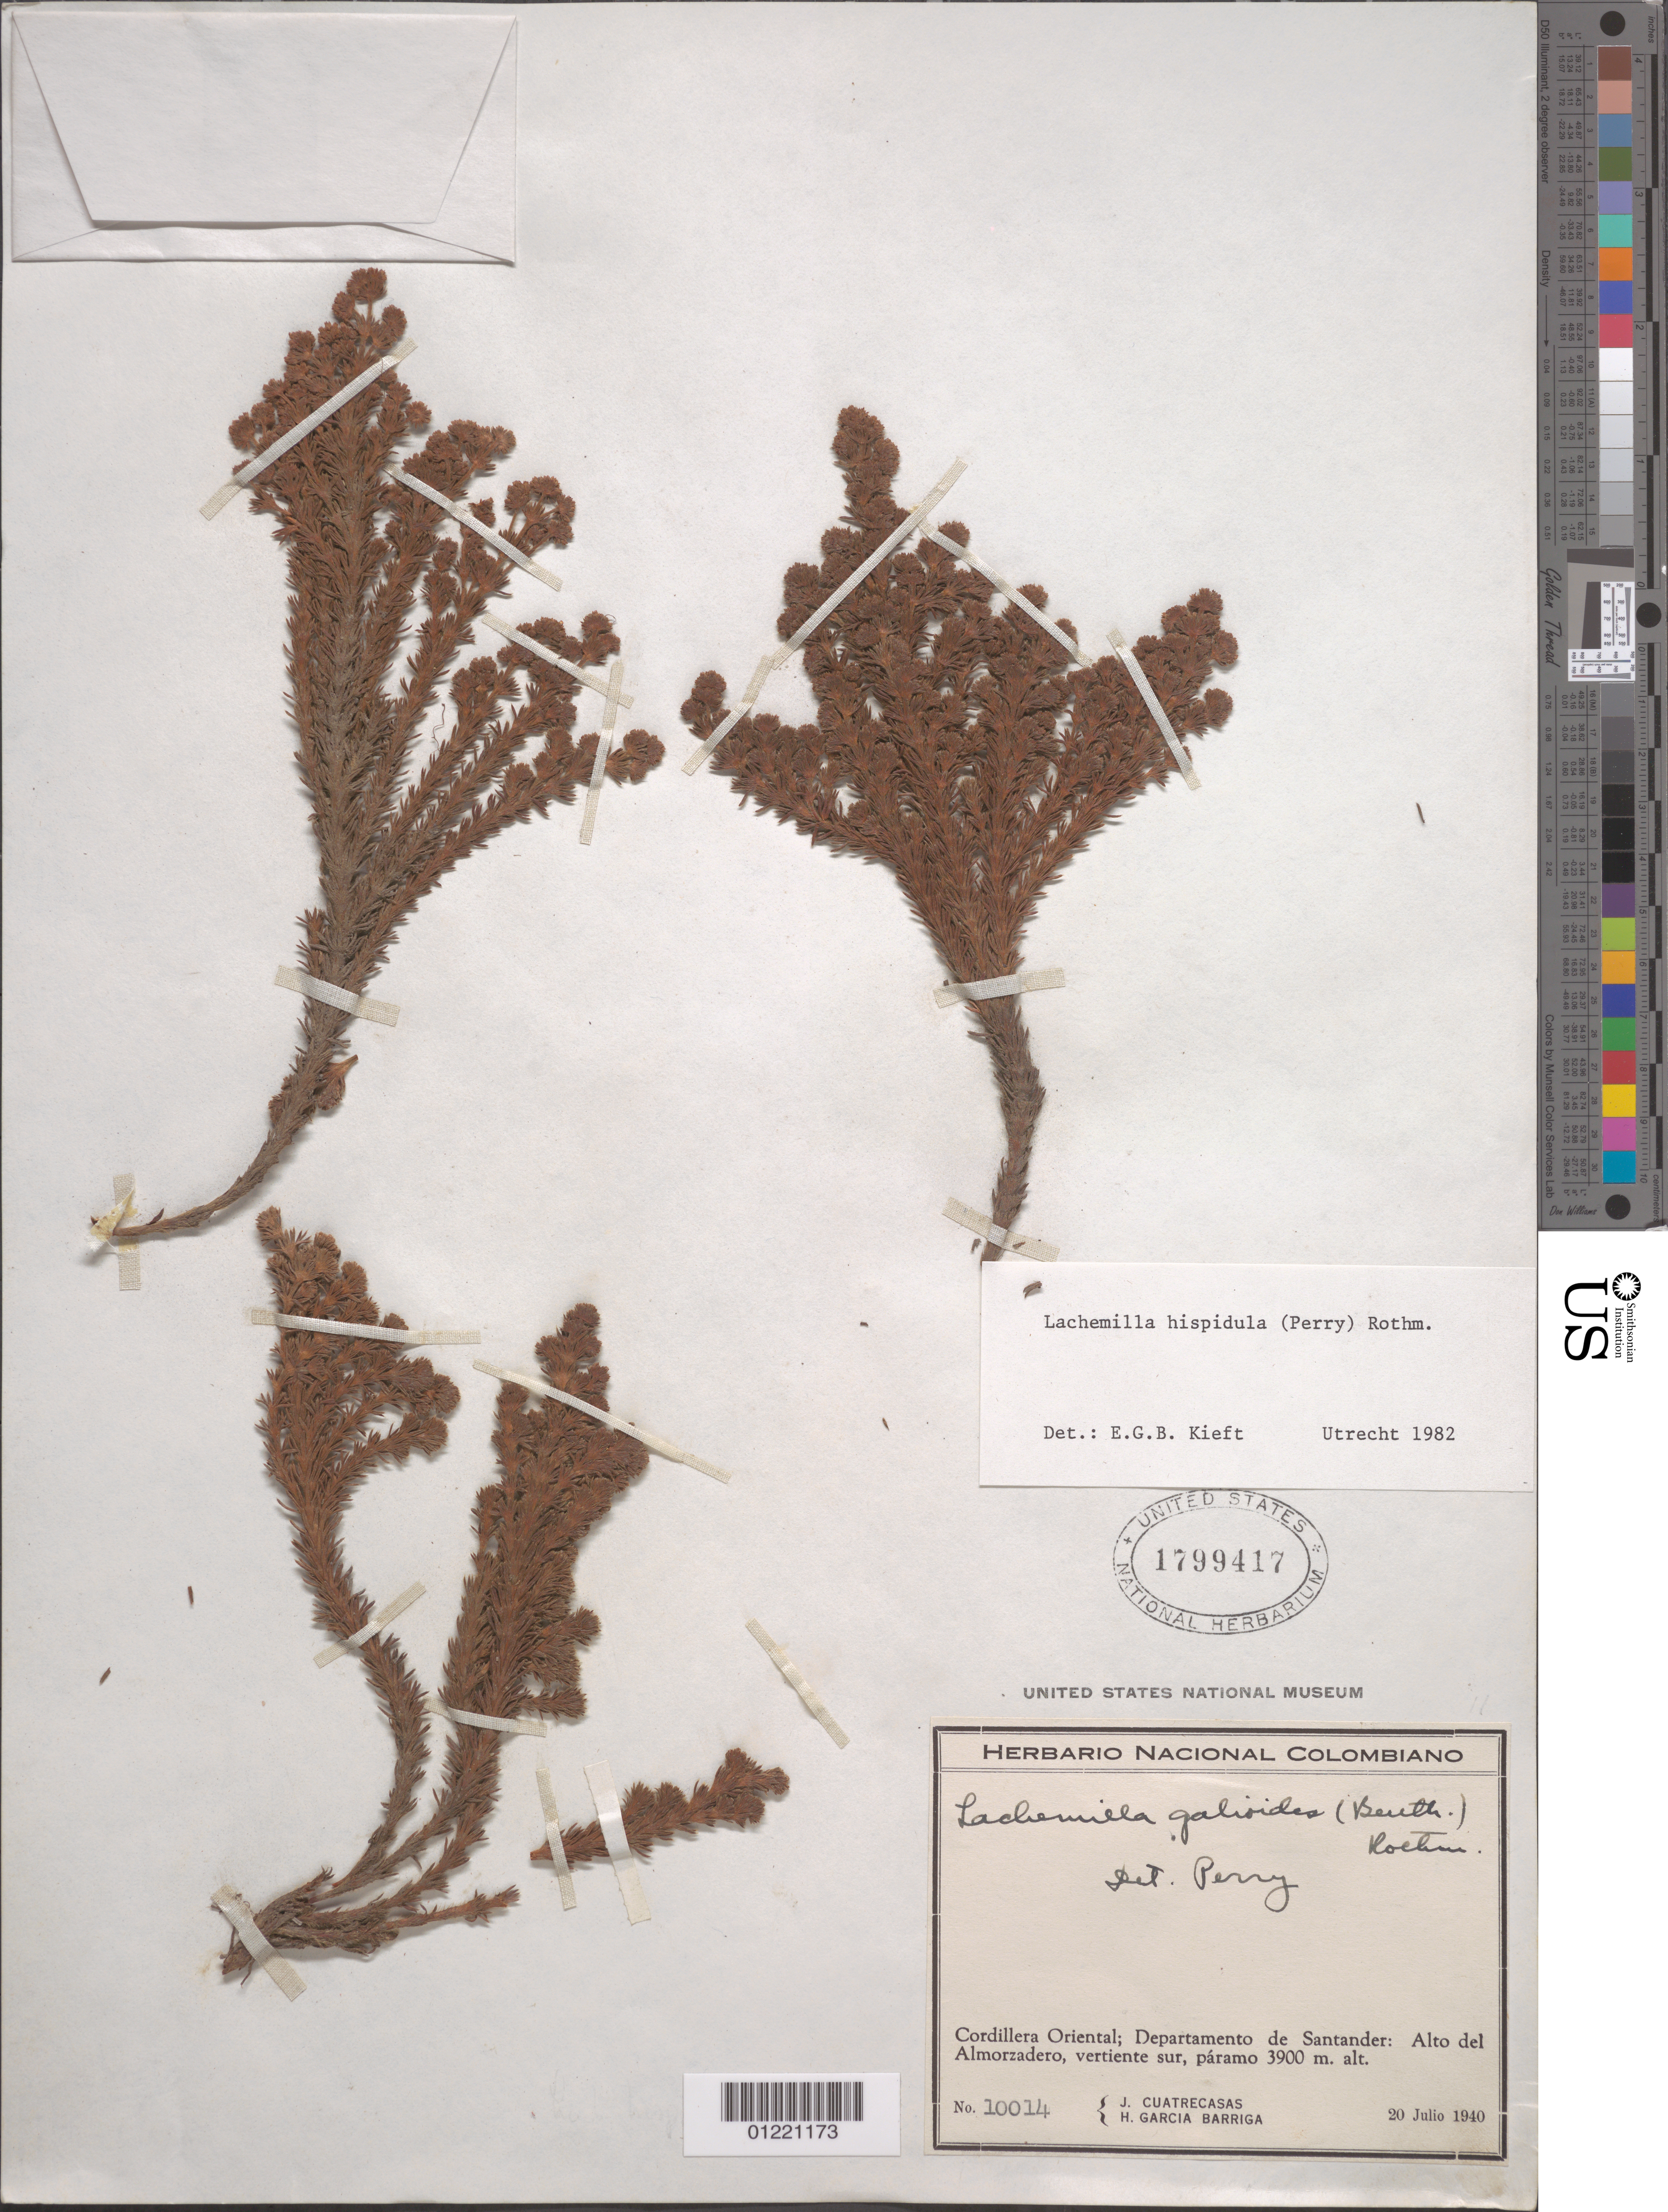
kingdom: Plantae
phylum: Tracheophyta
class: Magnoliopsida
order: Rosales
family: Rosaceae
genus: Lachemilla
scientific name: Lachemilla hispidula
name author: (L.M. Perry) Rothm.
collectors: J. Cuatrecasas & H. García Barriga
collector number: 10014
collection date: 1940-07-20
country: Colombia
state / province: Santander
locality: Alto del Almorzadero, vertiente sur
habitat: paramo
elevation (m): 3900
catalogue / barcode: US 1799417